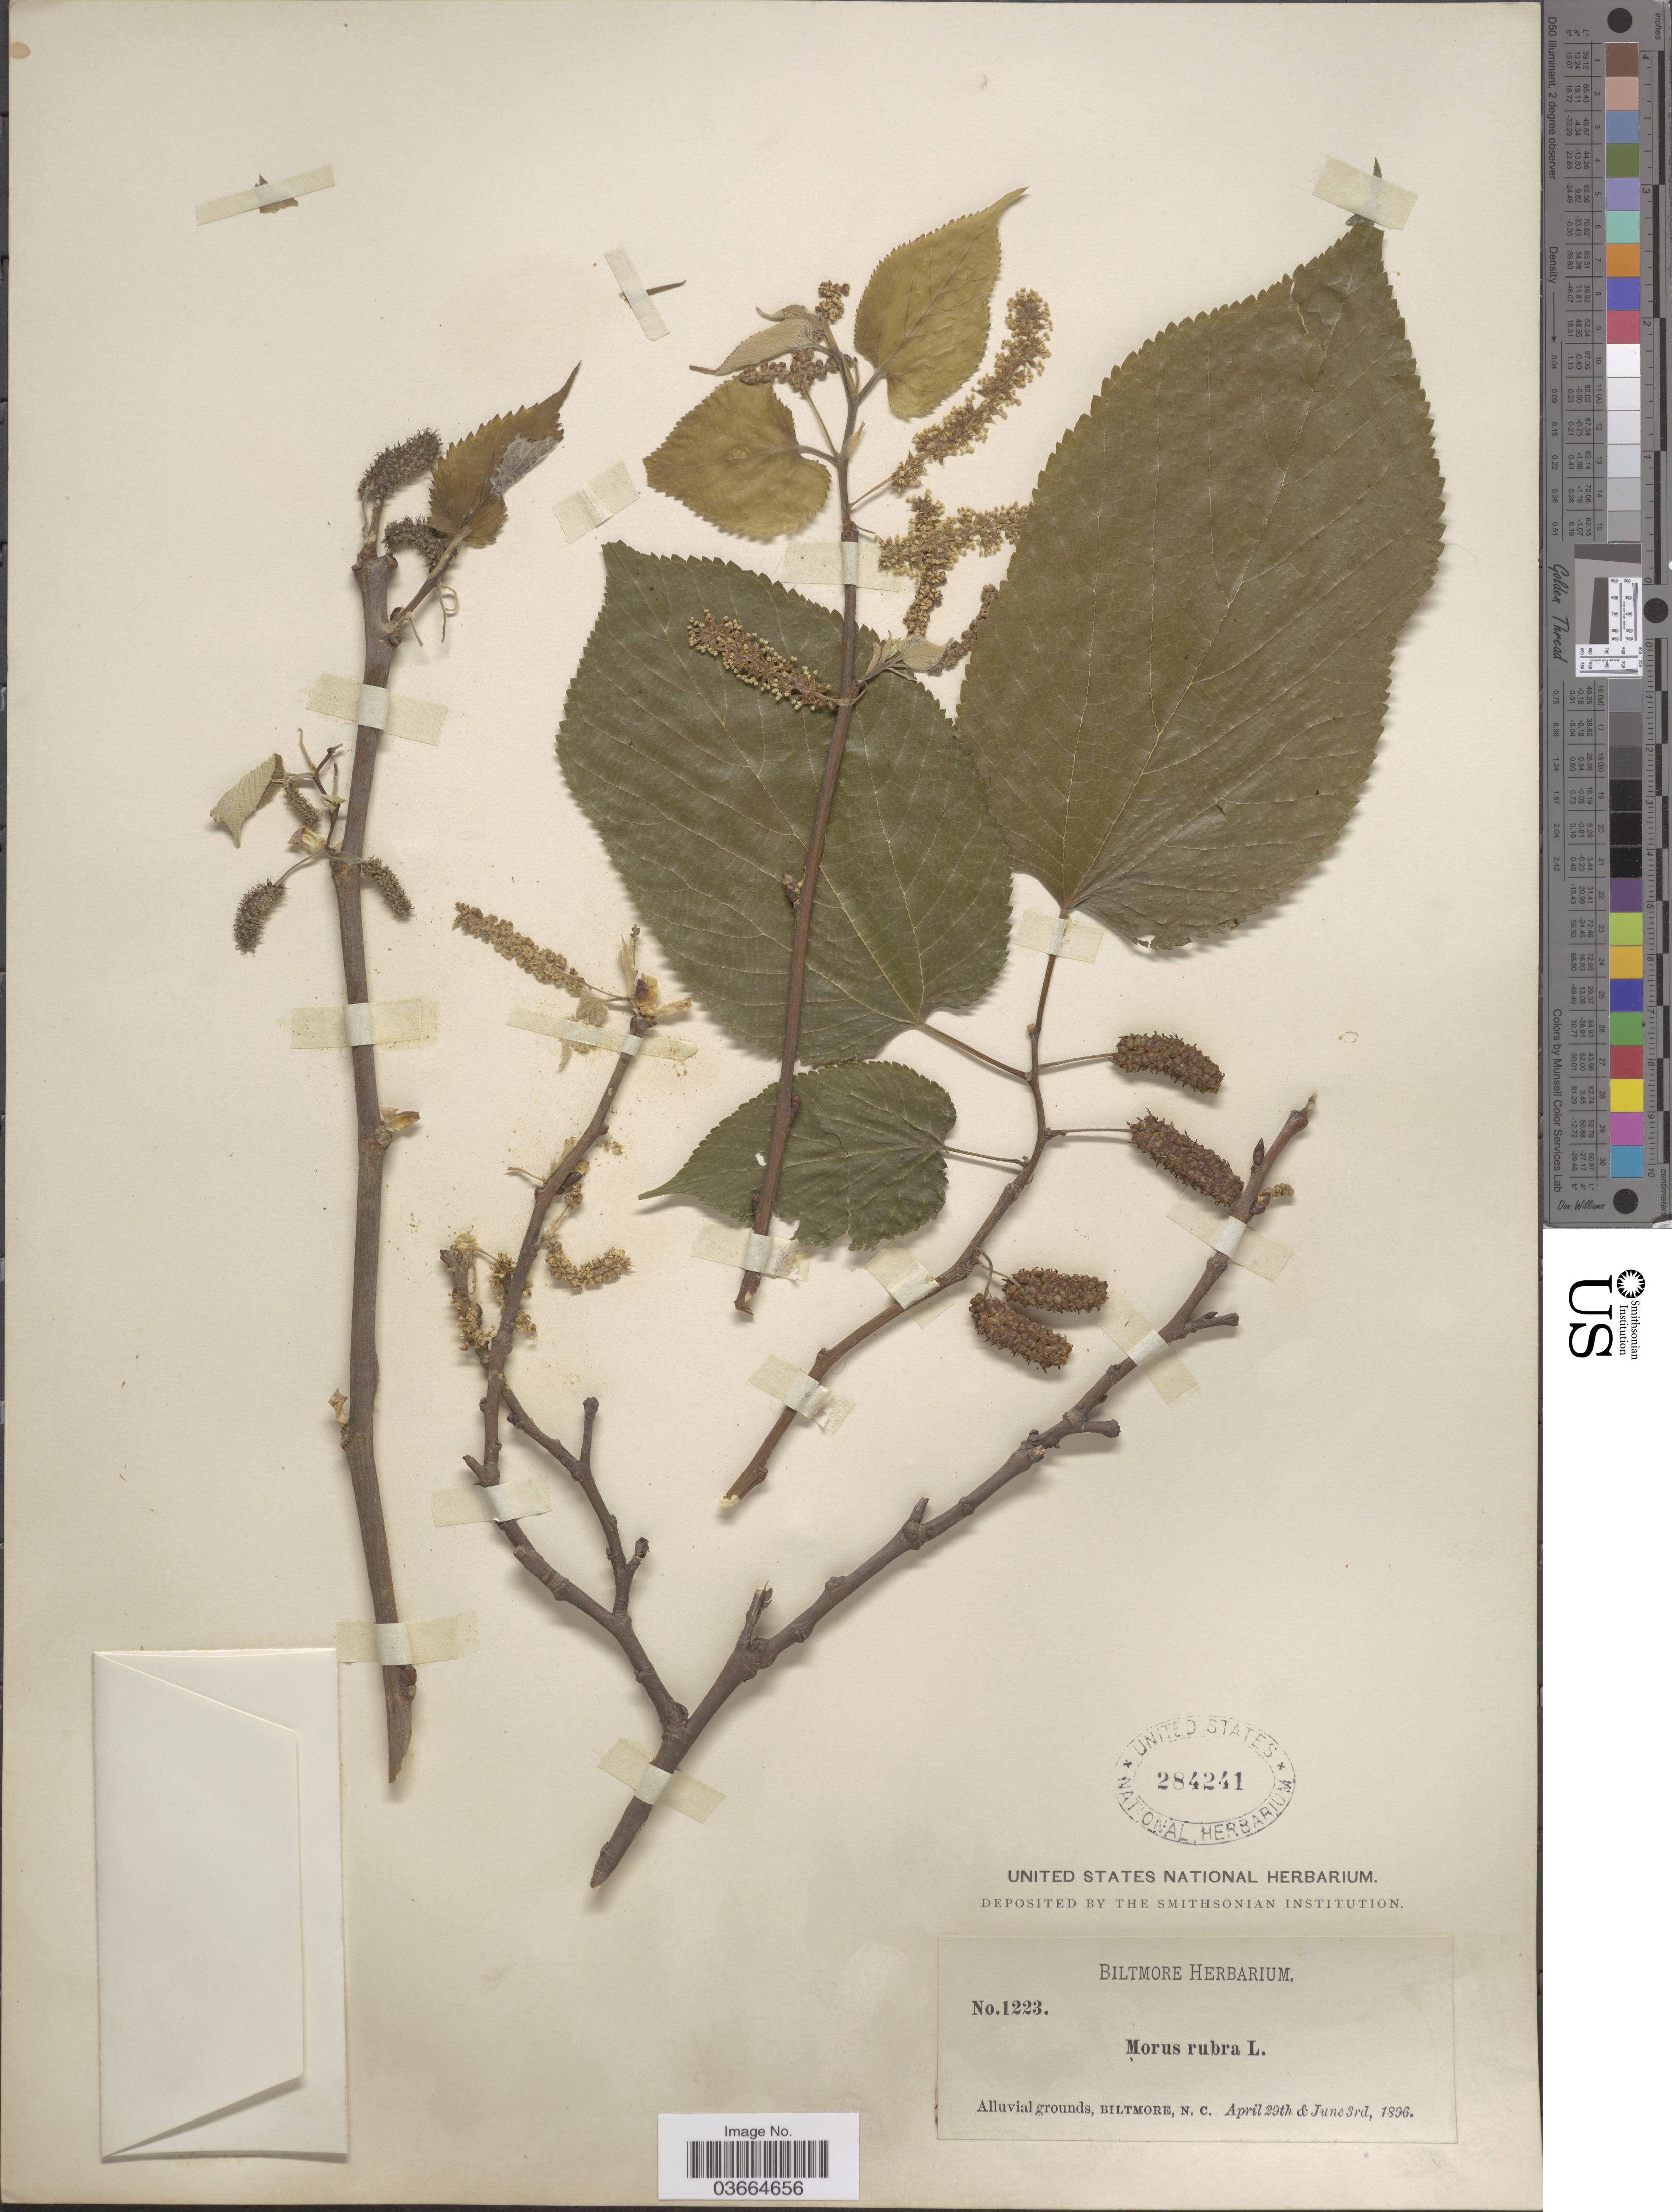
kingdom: Plantae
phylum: Tracheophyta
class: Magnoliopsida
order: Rosales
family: Moraceae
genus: Morus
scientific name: Morus rubra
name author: L.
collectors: ex herb. Biltmore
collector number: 1223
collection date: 1896-04-29/1896-06-03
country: United States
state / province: North Carolina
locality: Alluvial grounds, Biltmore.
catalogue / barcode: US 284241